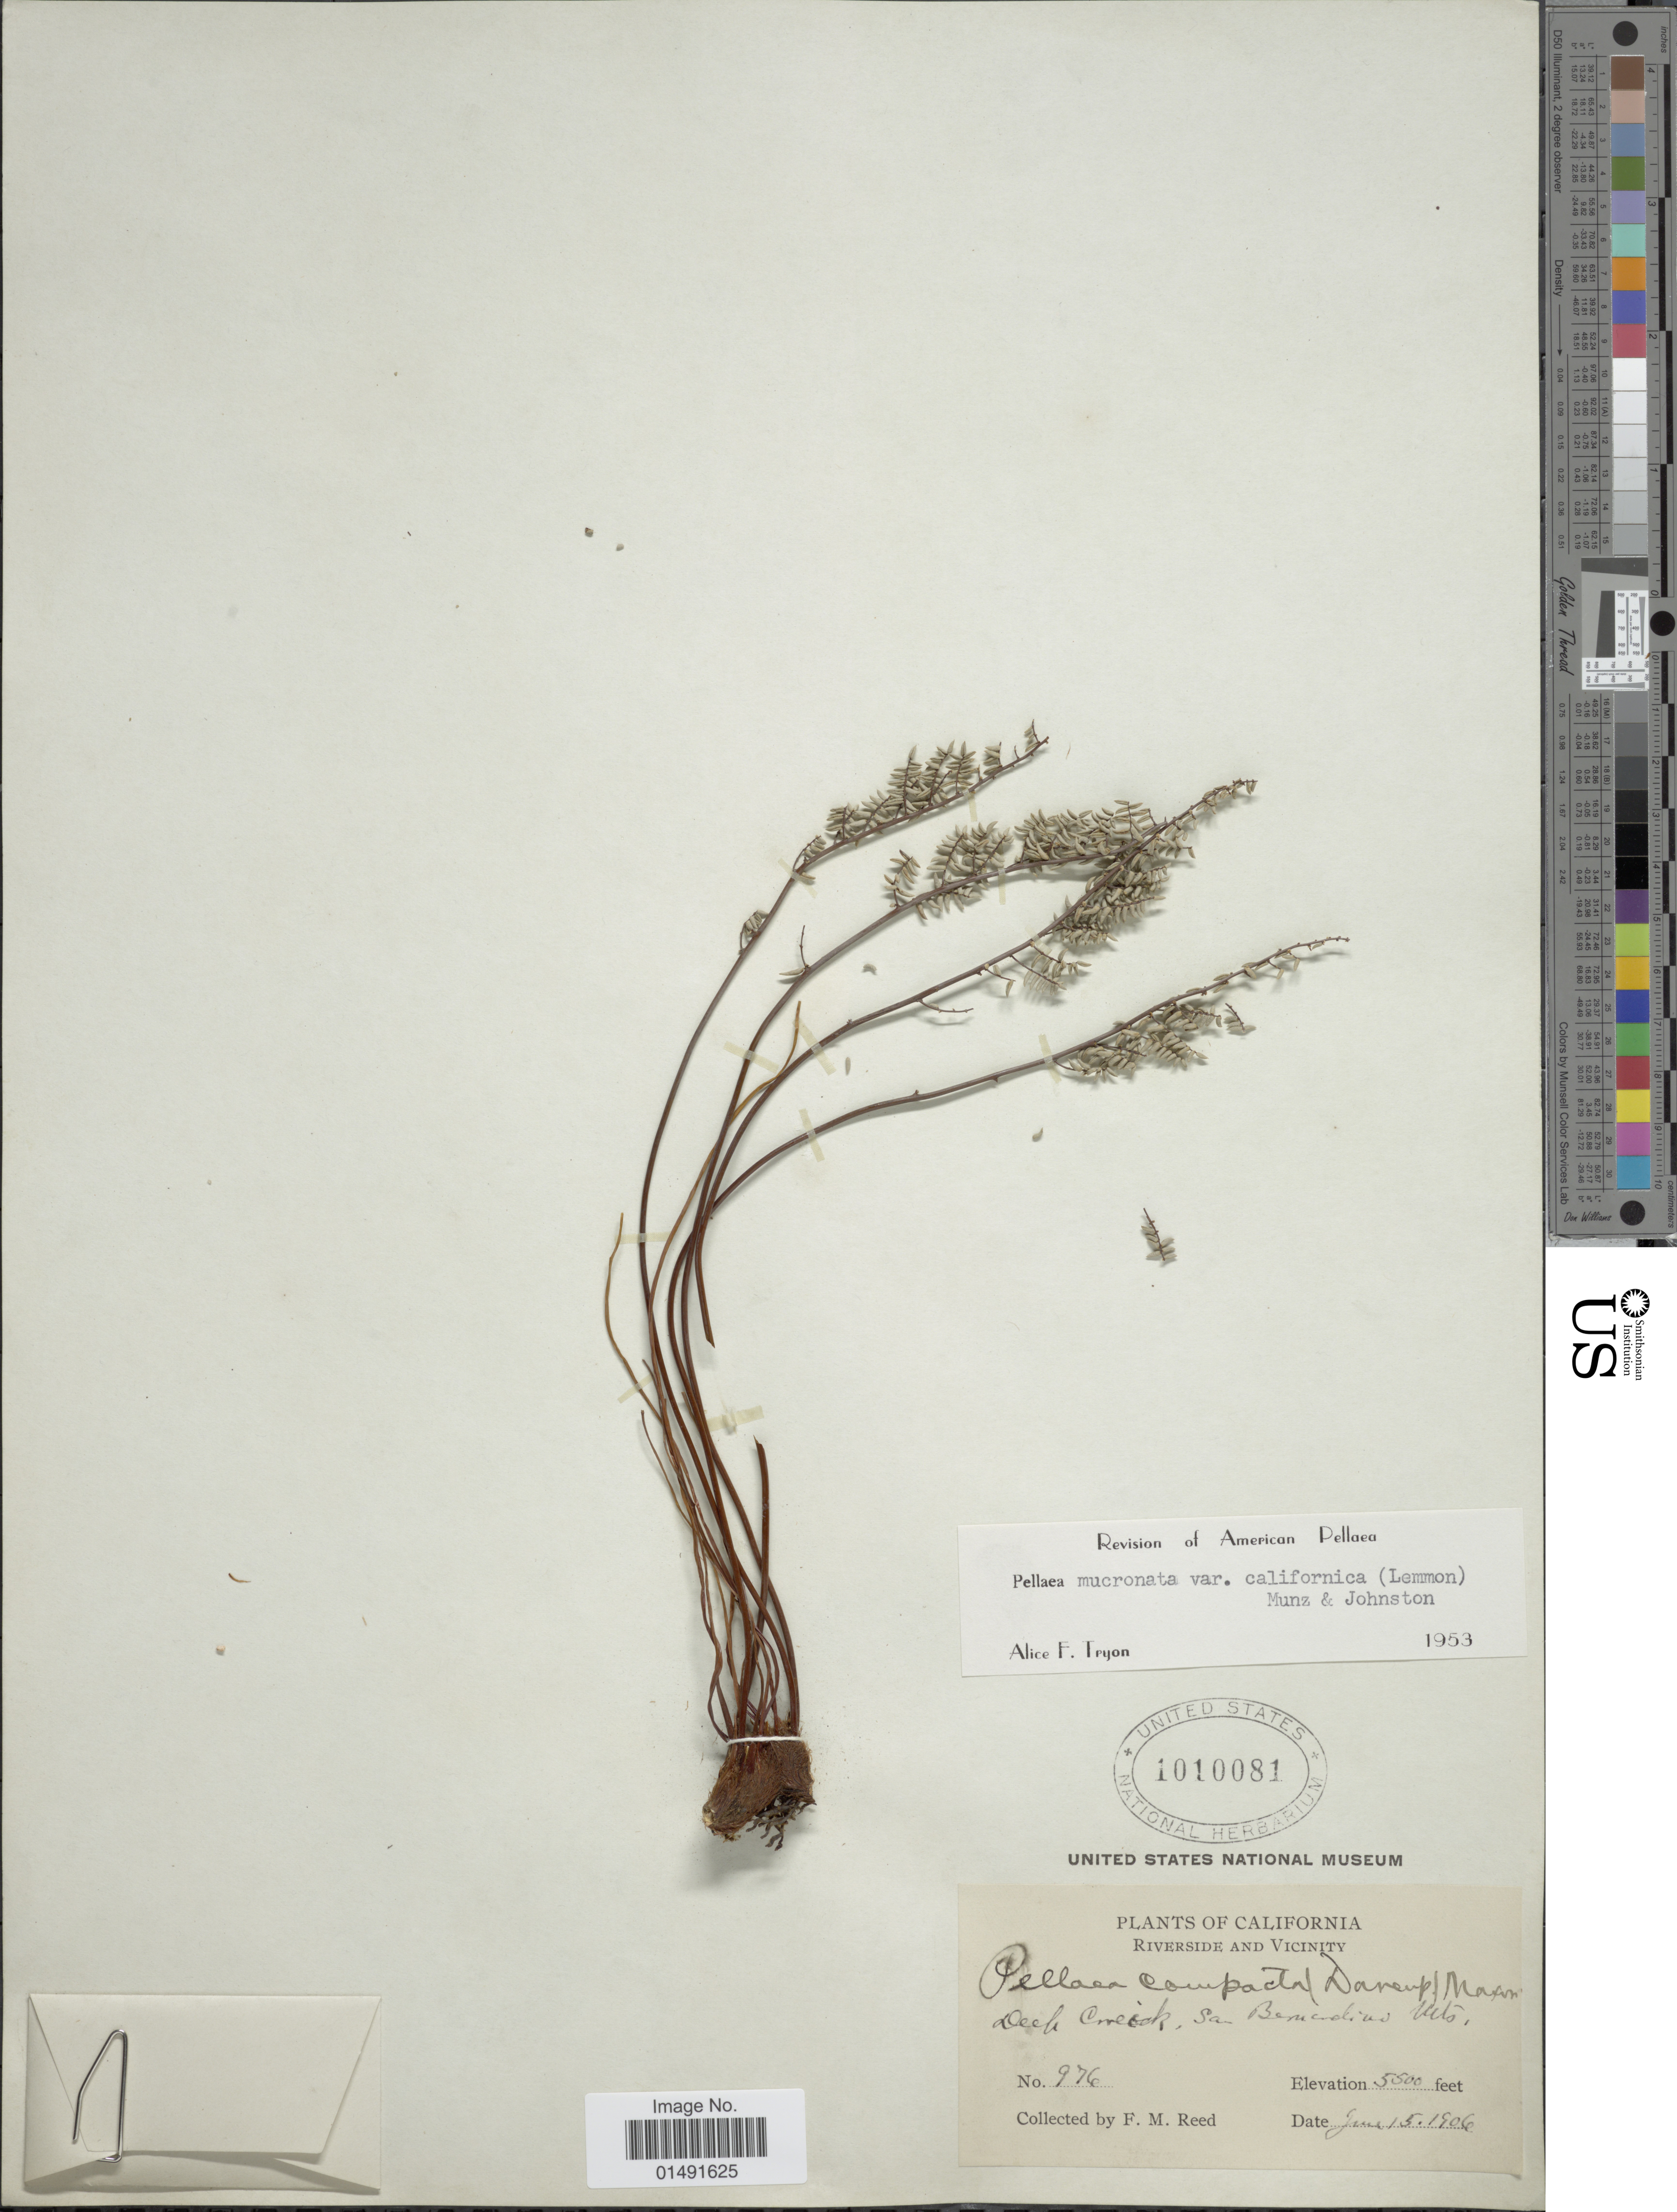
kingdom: Plantae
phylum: Tracheophyta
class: Polypodiopsida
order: Polypodiales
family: Pteridaceae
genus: Pellaea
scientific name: Pellaea mucronata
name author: (D.C. Eaton) D.C. Eaton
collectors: F. Reed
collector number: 976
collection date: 1906-06-15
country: United States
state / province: California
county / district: San Bernardino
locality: Riverside and Vicinity, Deek Creek, San Bernardino Mts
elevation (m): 1676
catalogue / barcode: US 1010081